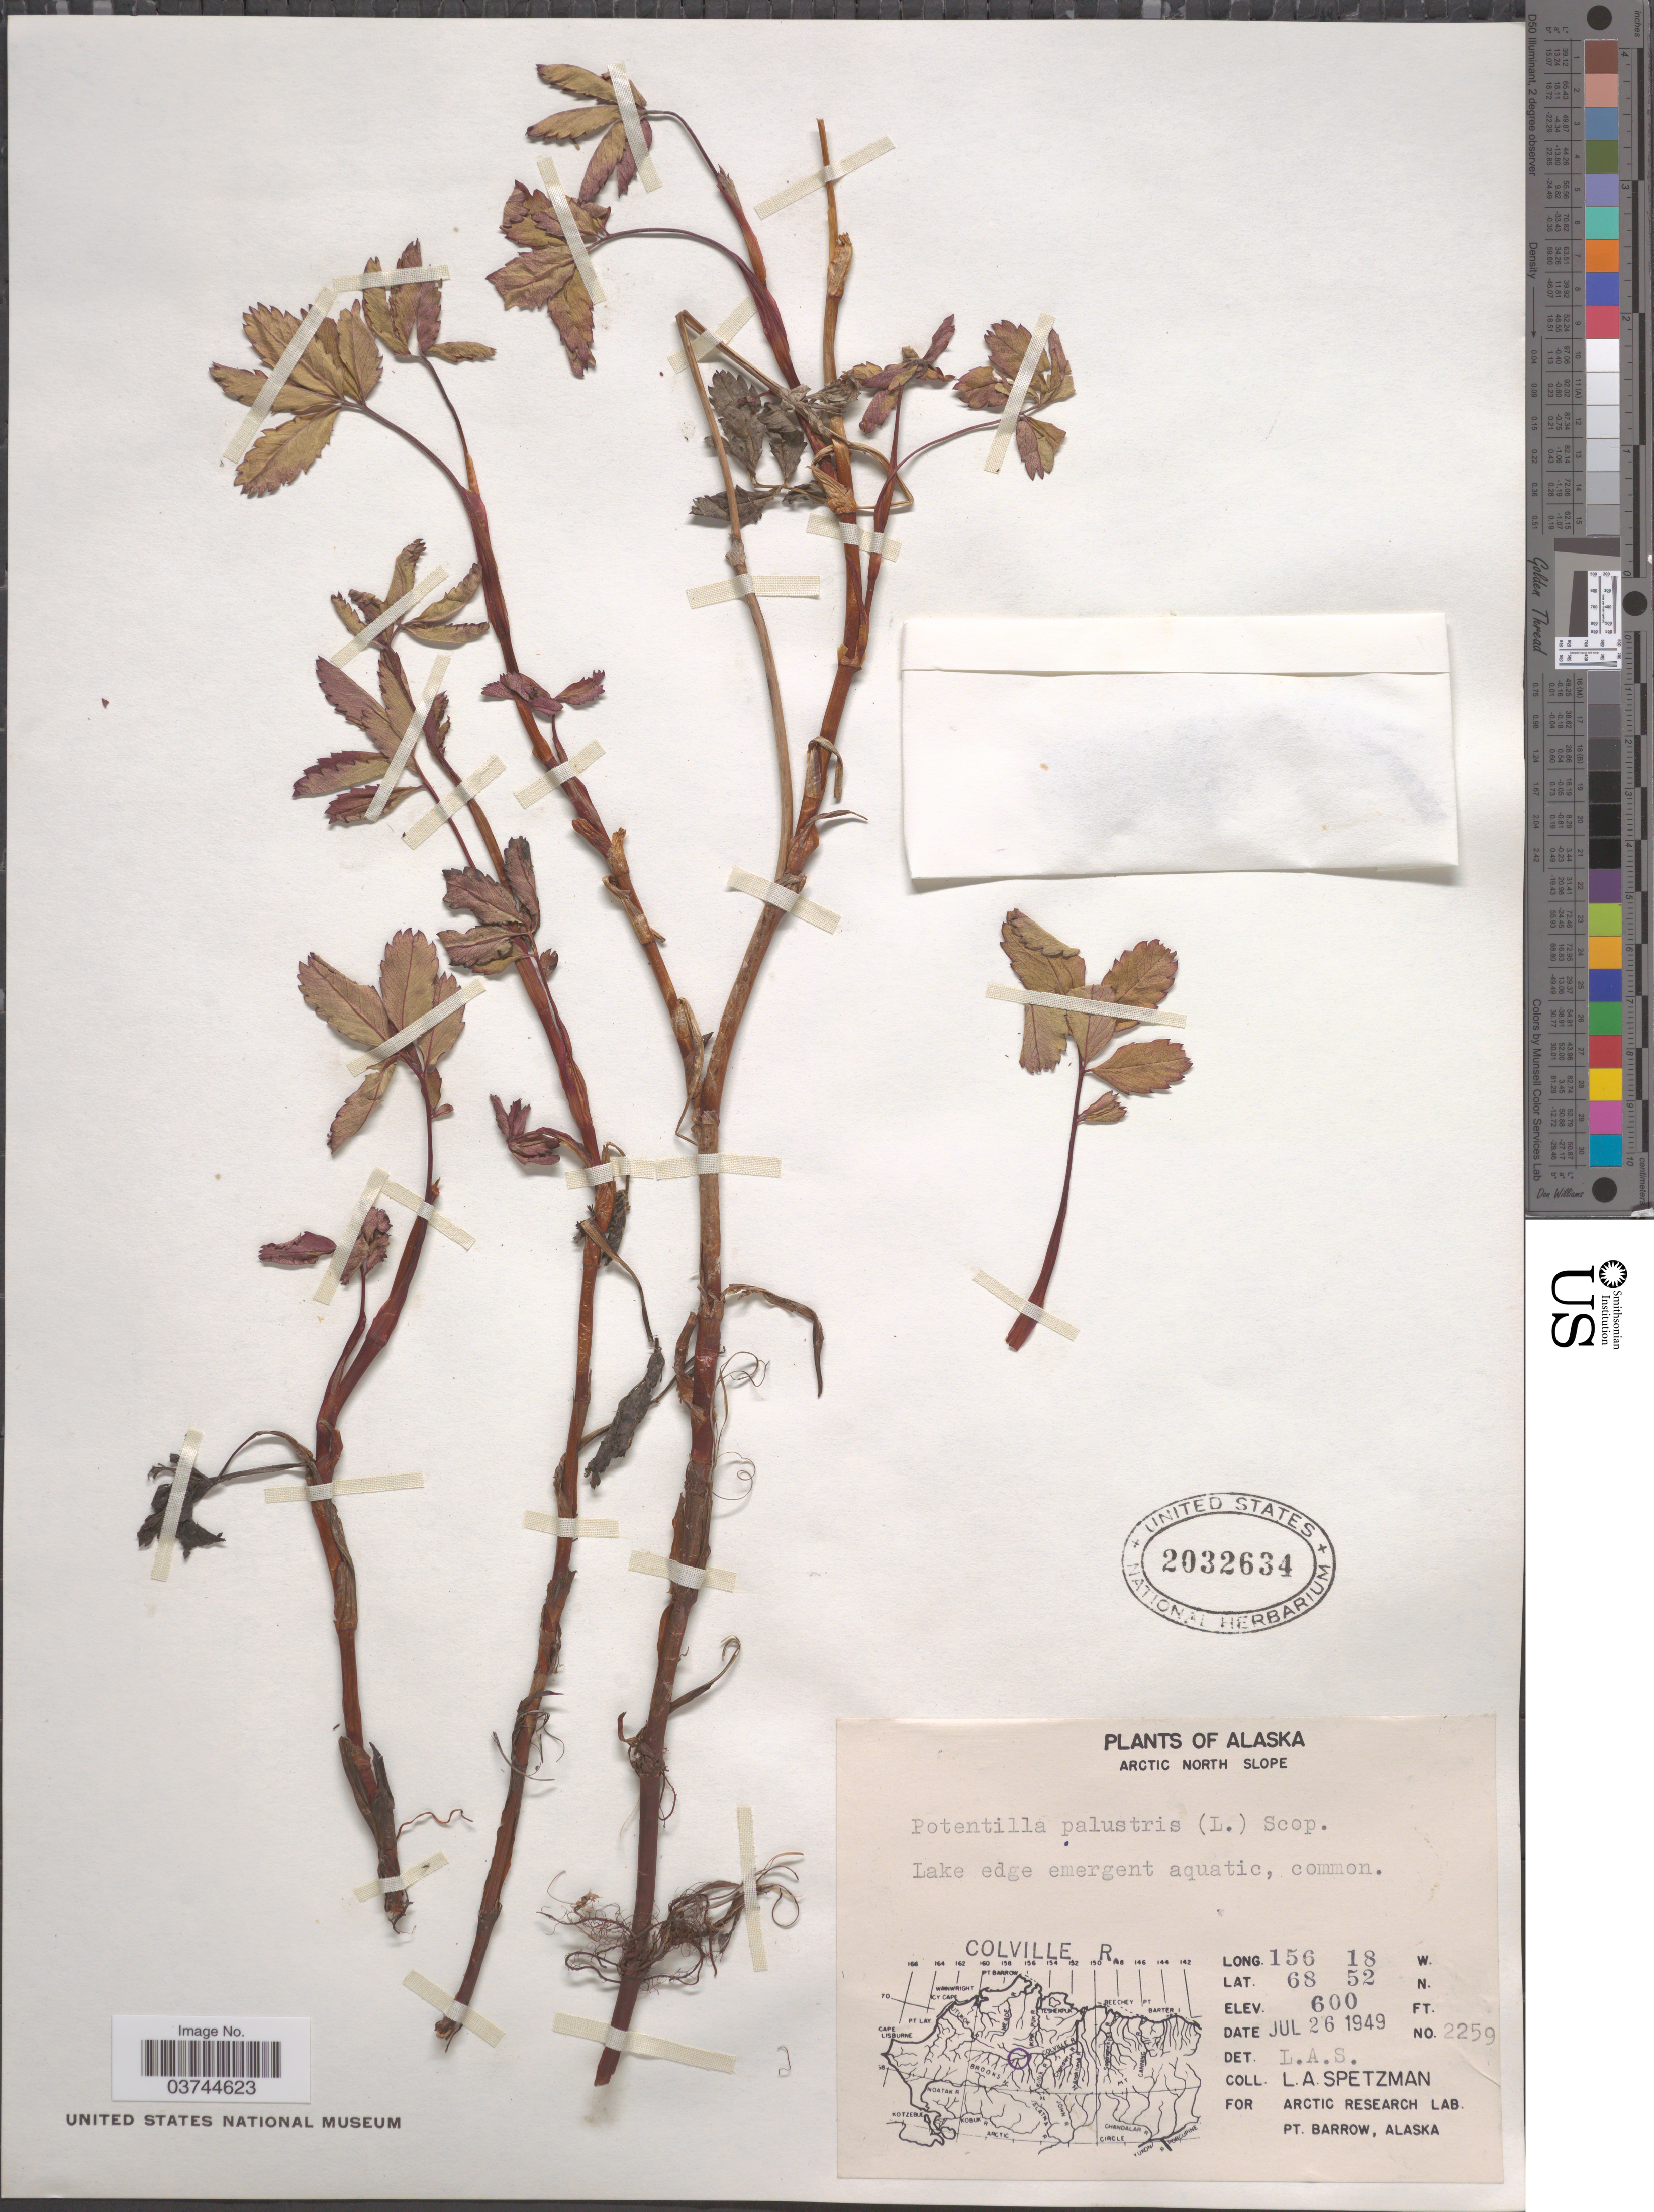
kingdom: Plantae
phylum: Tracheophyta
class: Magnoliopsida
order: Rosales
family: Rosaceae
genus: Comarum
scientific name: Comarum palustre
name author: L.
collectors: L. Spetzman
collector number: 2259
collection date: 1949-07-26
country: United States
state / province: Alaska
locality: Arctic North Slope. Colville R.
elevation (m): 183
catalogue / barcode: US 2032634